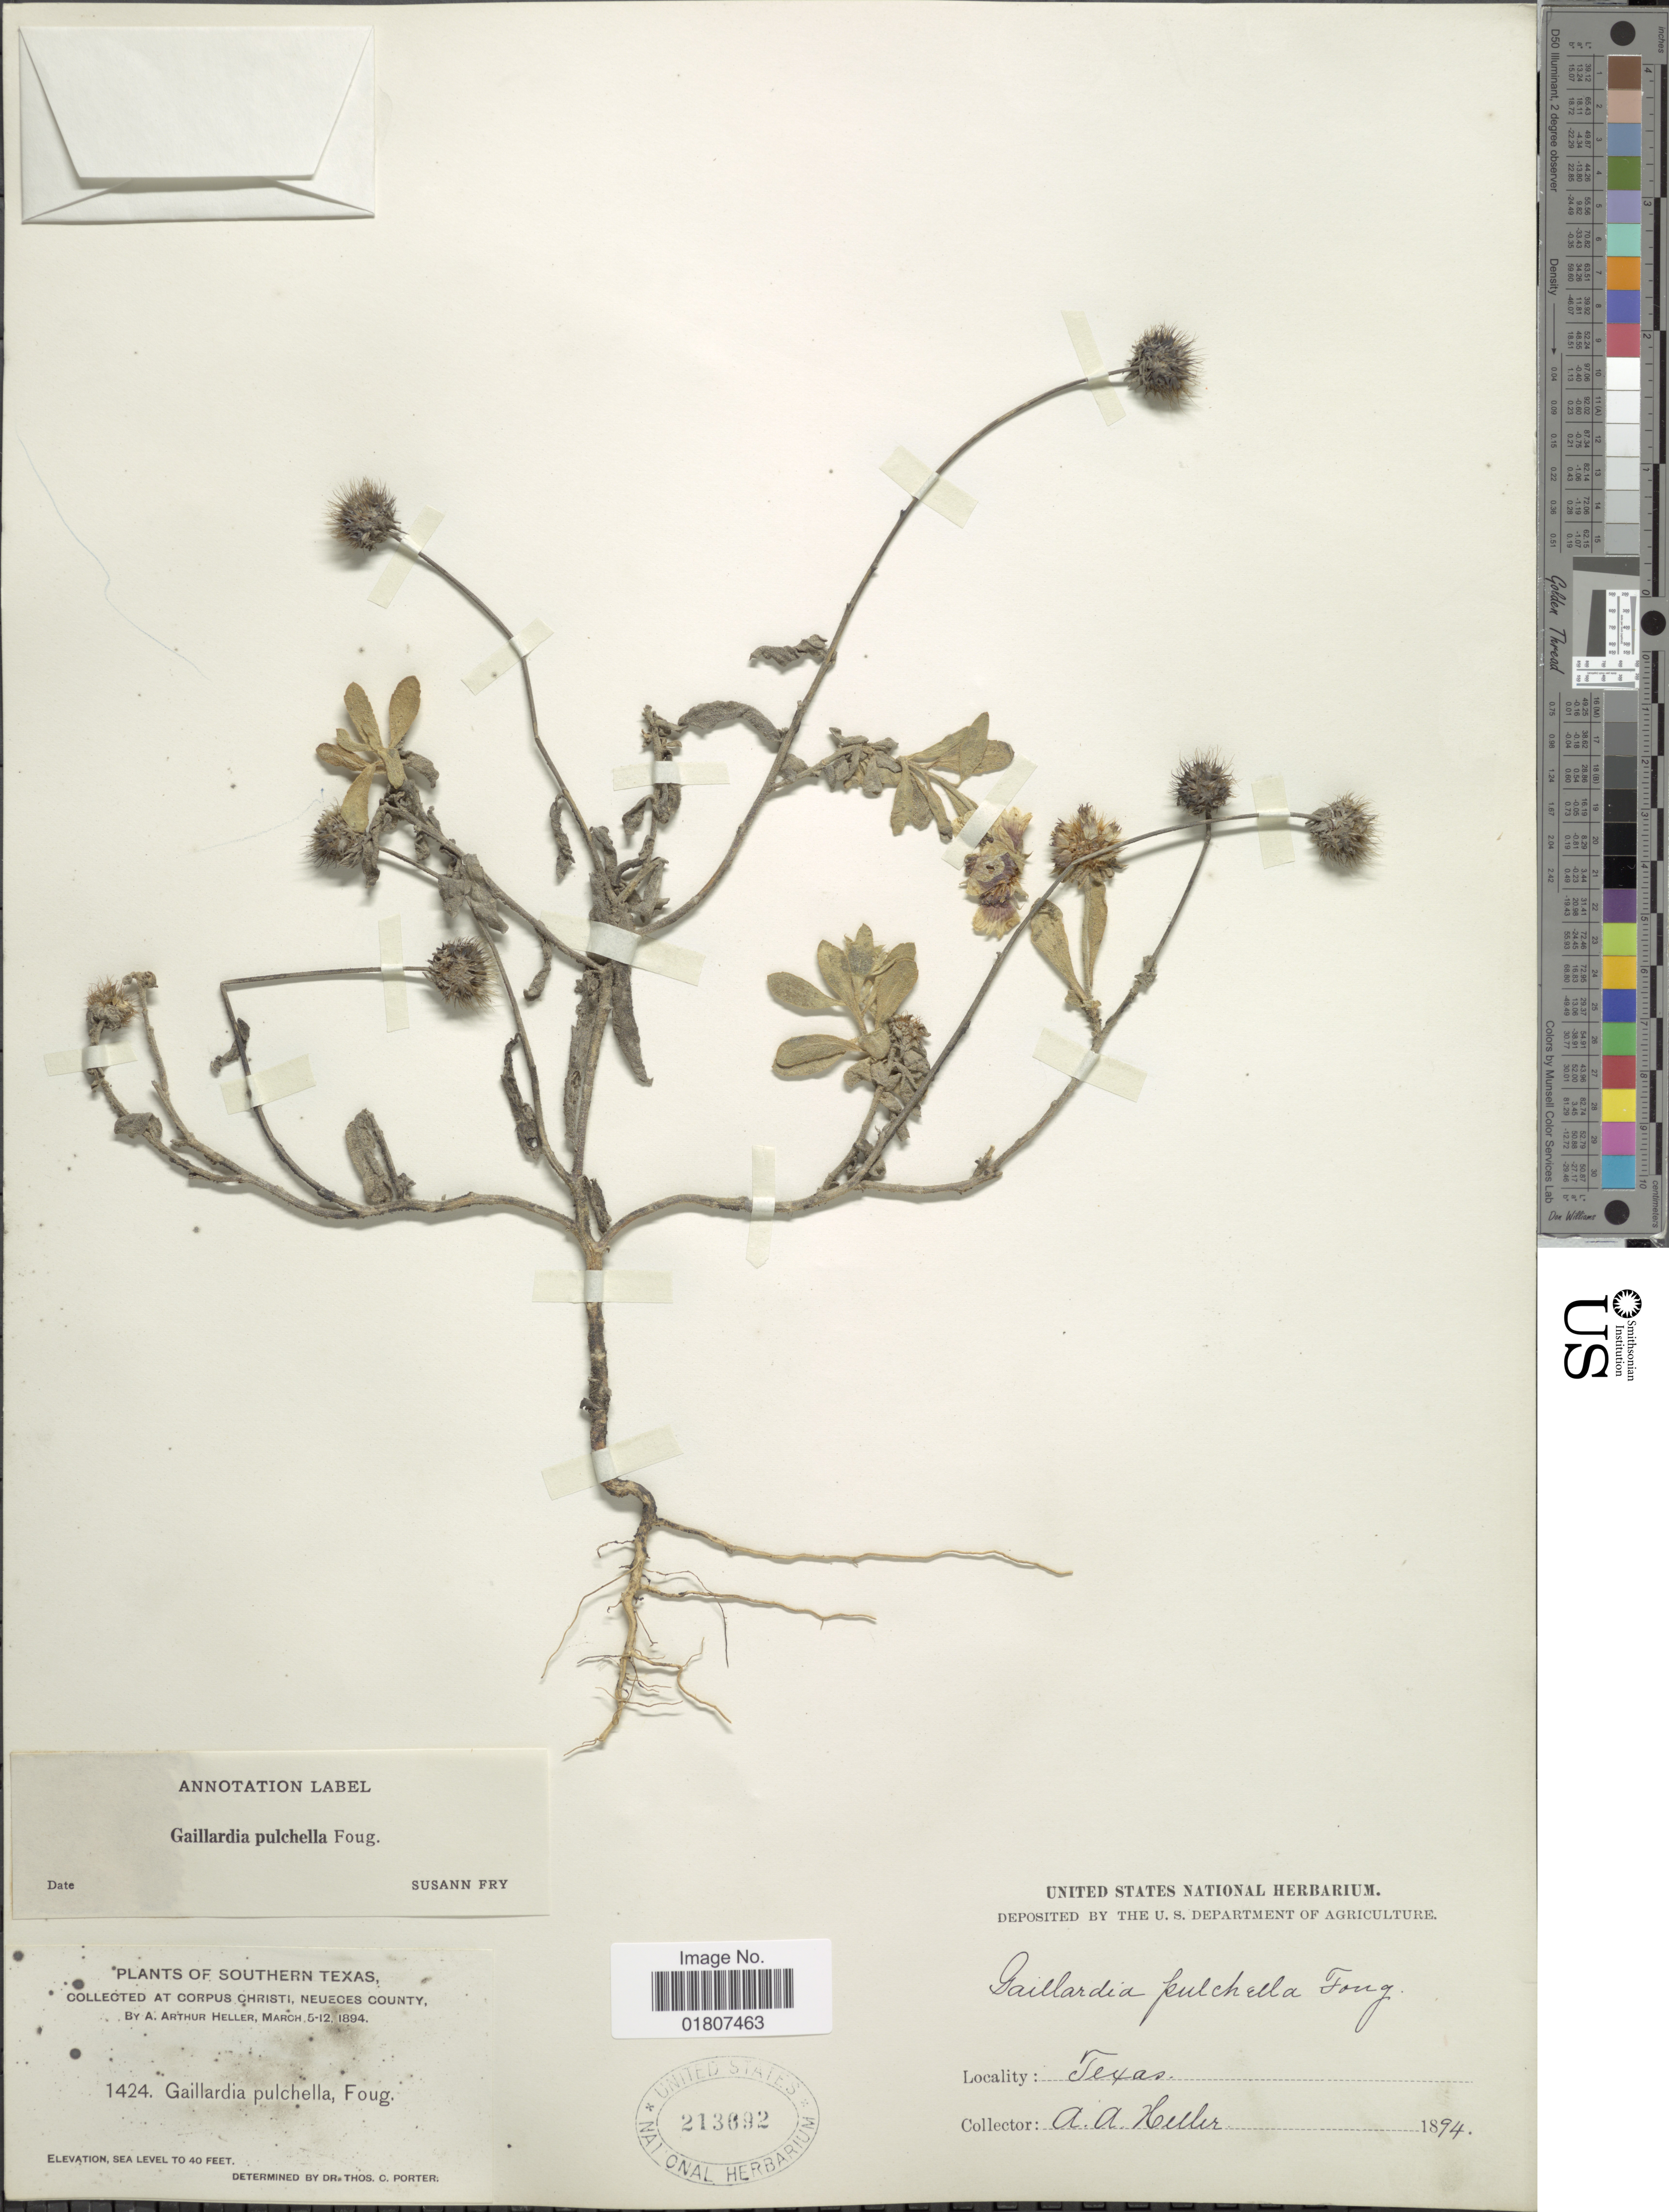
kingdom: Plantae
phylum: Tracheophyta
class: Magnoliopsida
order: Asterales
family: Asteraceae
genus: Gaillardia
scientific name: Gaillardia pulchella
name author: Foug.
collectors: A. A. Heller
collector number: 1424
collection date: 1894-03-05/1894-03-12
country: United States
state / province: Texas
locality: Southern Texas. Corpus Christi, Neueces County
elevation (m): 12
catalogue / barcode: US 213692